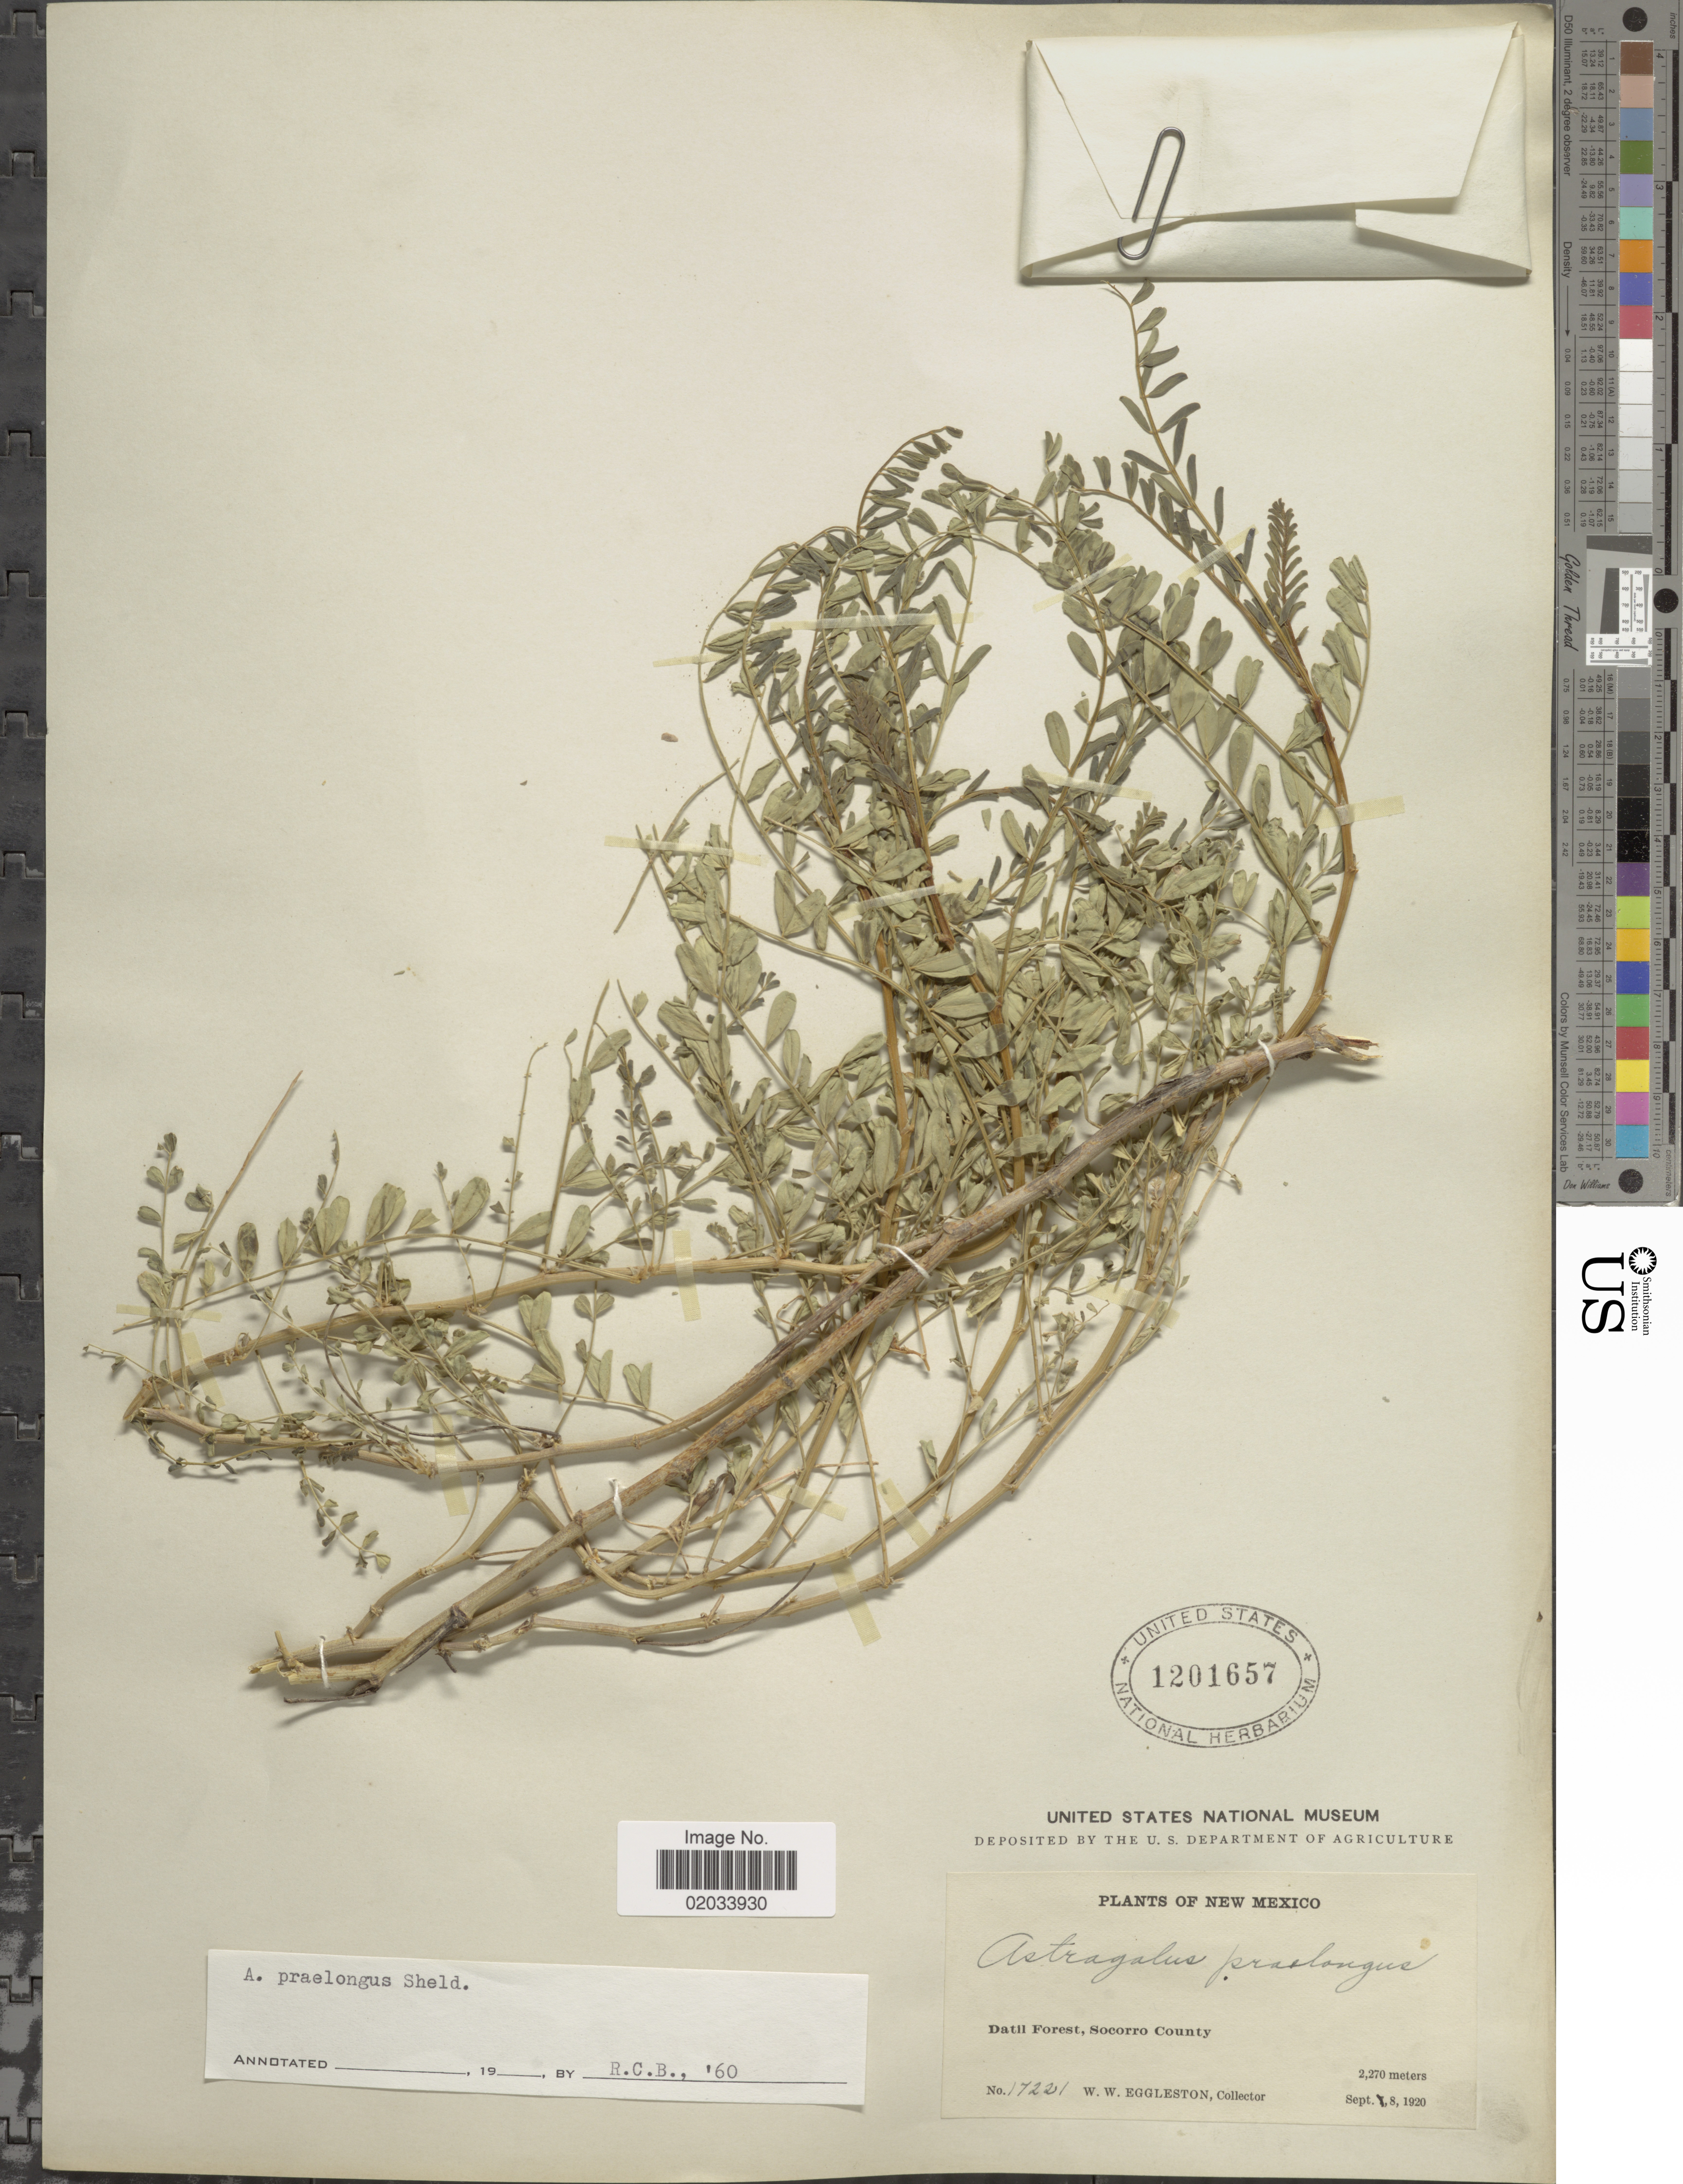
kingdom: Plantae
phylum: Tracheophyta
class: Magnoliopsida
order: Fabales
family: Fabaceae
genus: Astragalus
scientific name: Astragalus praelongus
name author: E. Sheld.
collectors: W. W. Eggleston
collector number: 17221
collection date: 1920-09-08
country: United States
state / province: New Mexico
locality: Datil Forest, Socorro County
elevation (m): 2270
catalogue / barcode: US 1201657